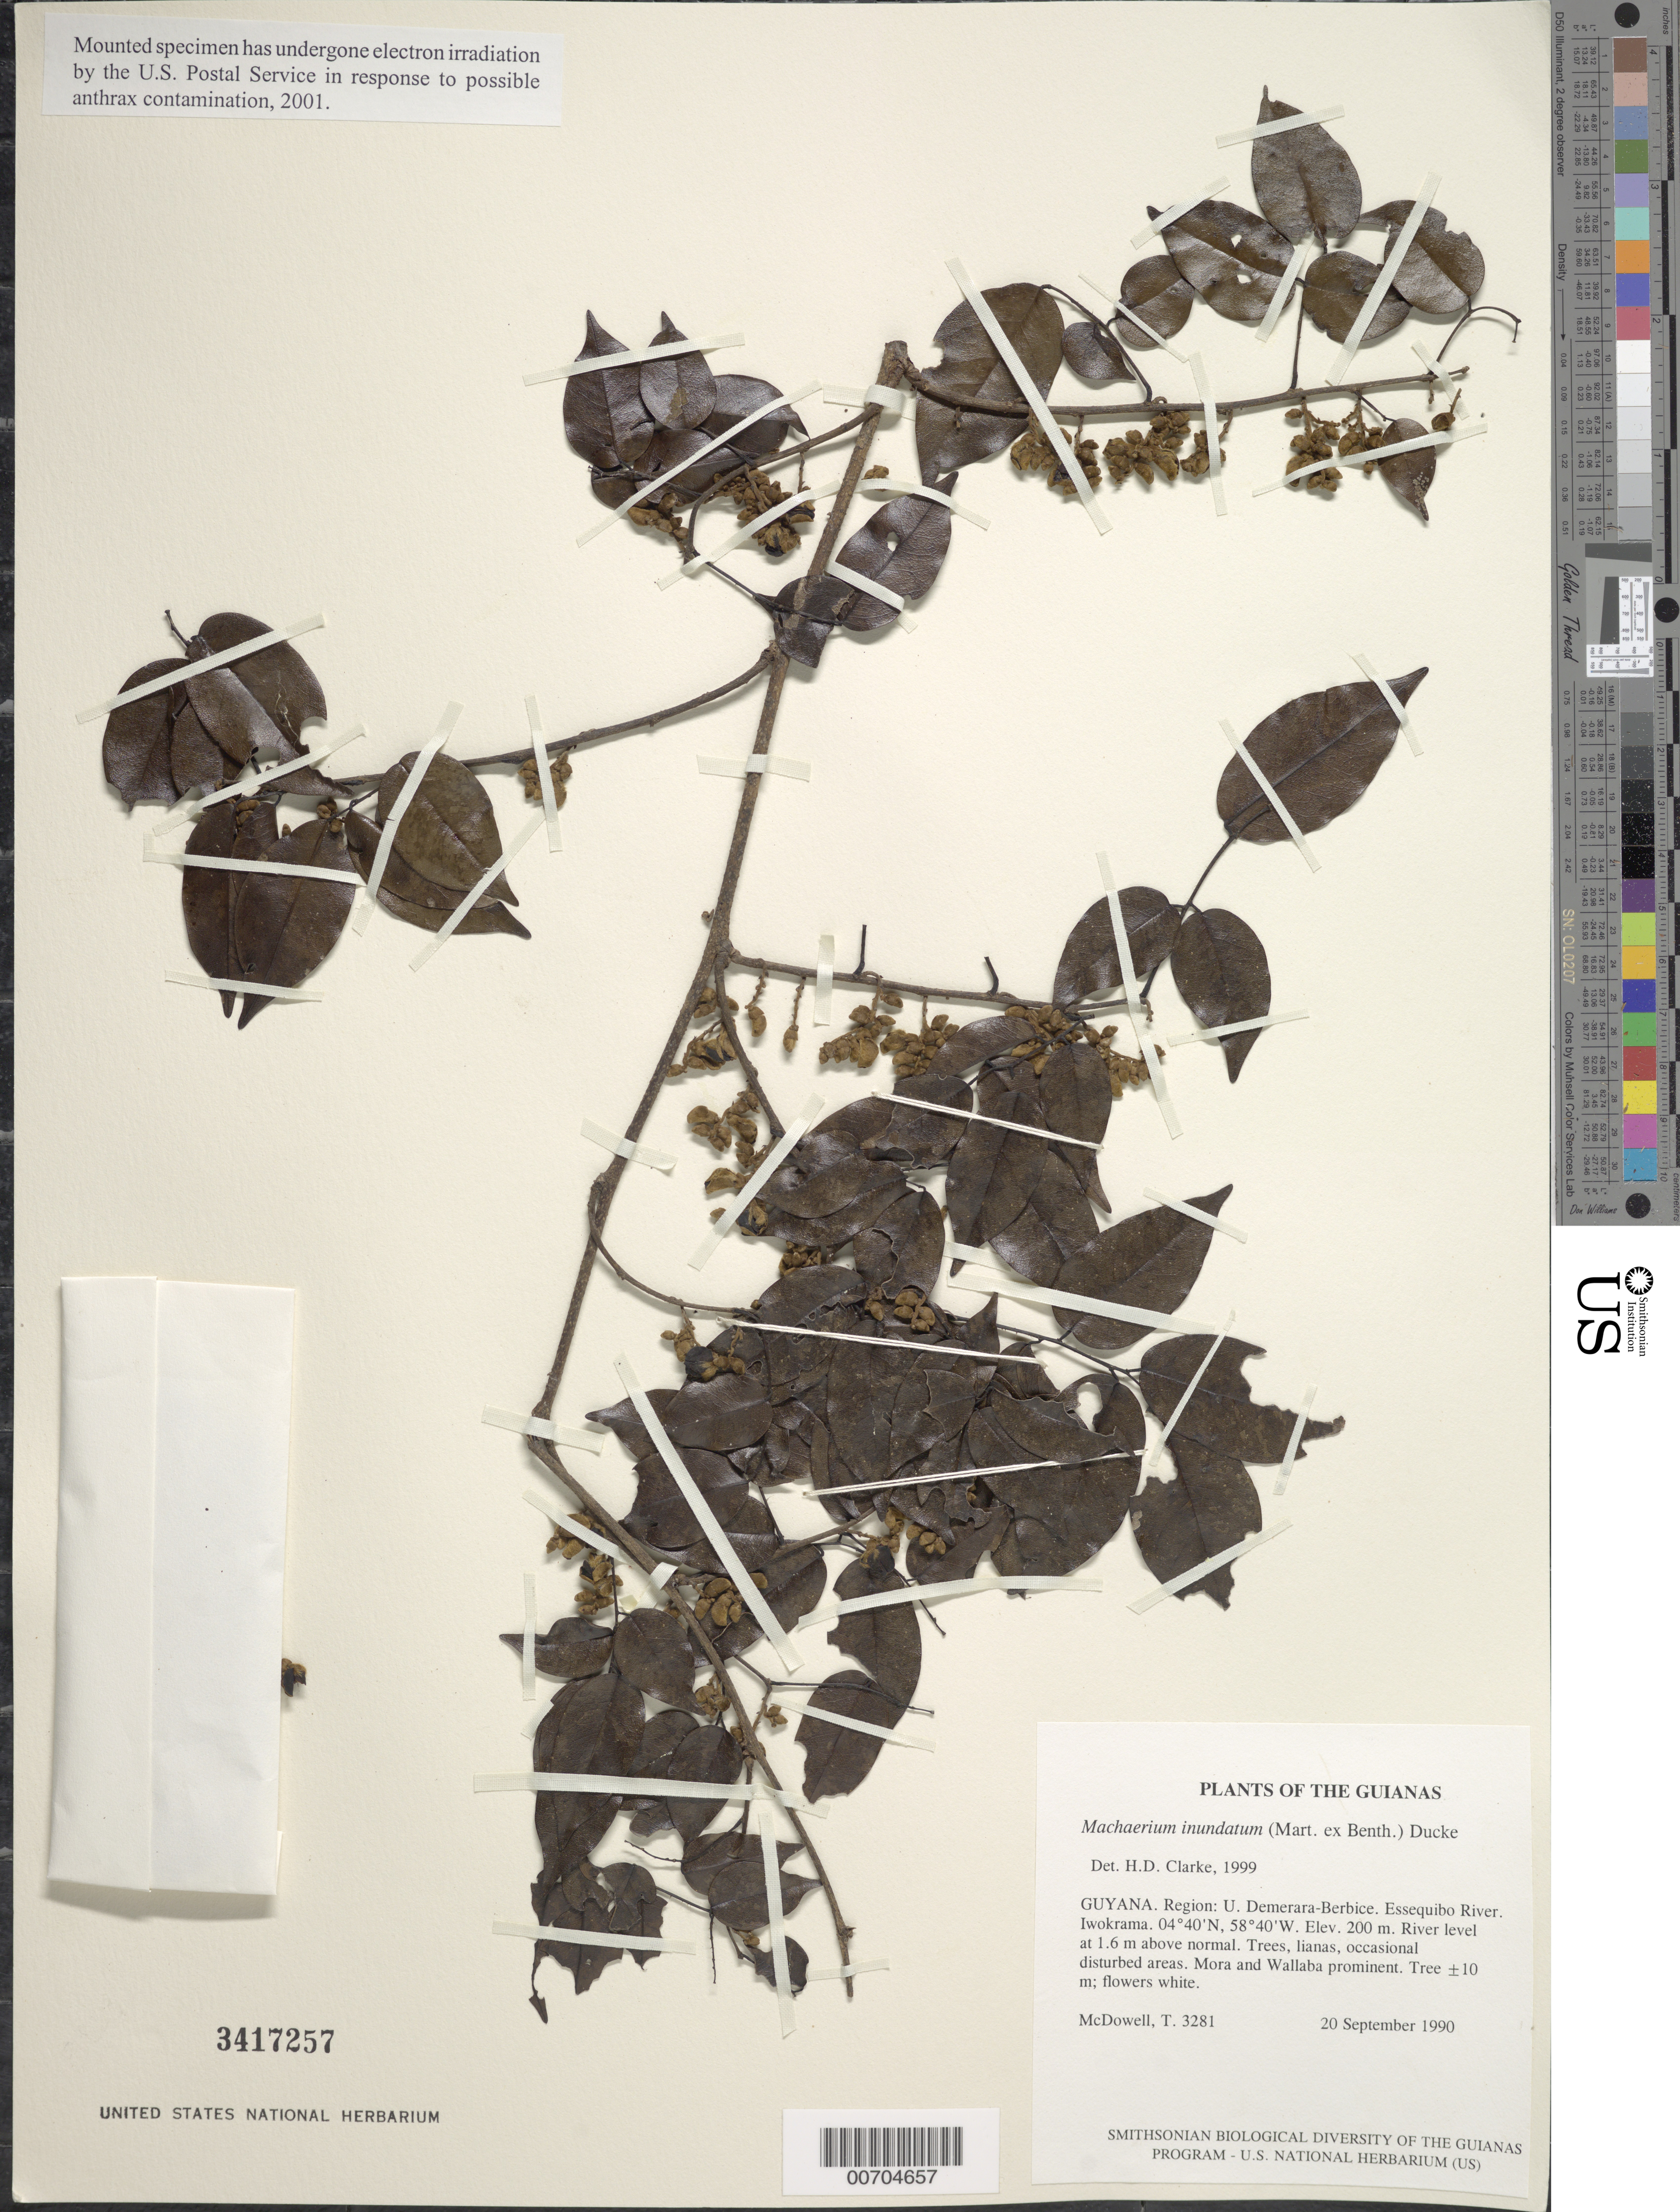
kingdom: Plantae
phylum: Tracheophyta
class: Magnoliopsida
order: Fabales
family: Fabaceae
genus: Machaerium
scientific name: Machaerium inundatum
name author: (Mart. ex Benth.) Ducke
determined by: Clarke, H. D., University of North Carolina (Asheville)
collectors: T. McDowell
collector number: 3281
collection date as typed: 20 September 1990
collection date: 1990-09-20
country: Guyana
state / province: U. Demerara-Berbice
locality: Along Essequibo River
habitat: River flood marks at 1.6 m above present level. Trees, lianas, occasional disturbed areas. Mora and Wallaba prominent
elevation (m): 60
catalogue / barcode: US 3417257